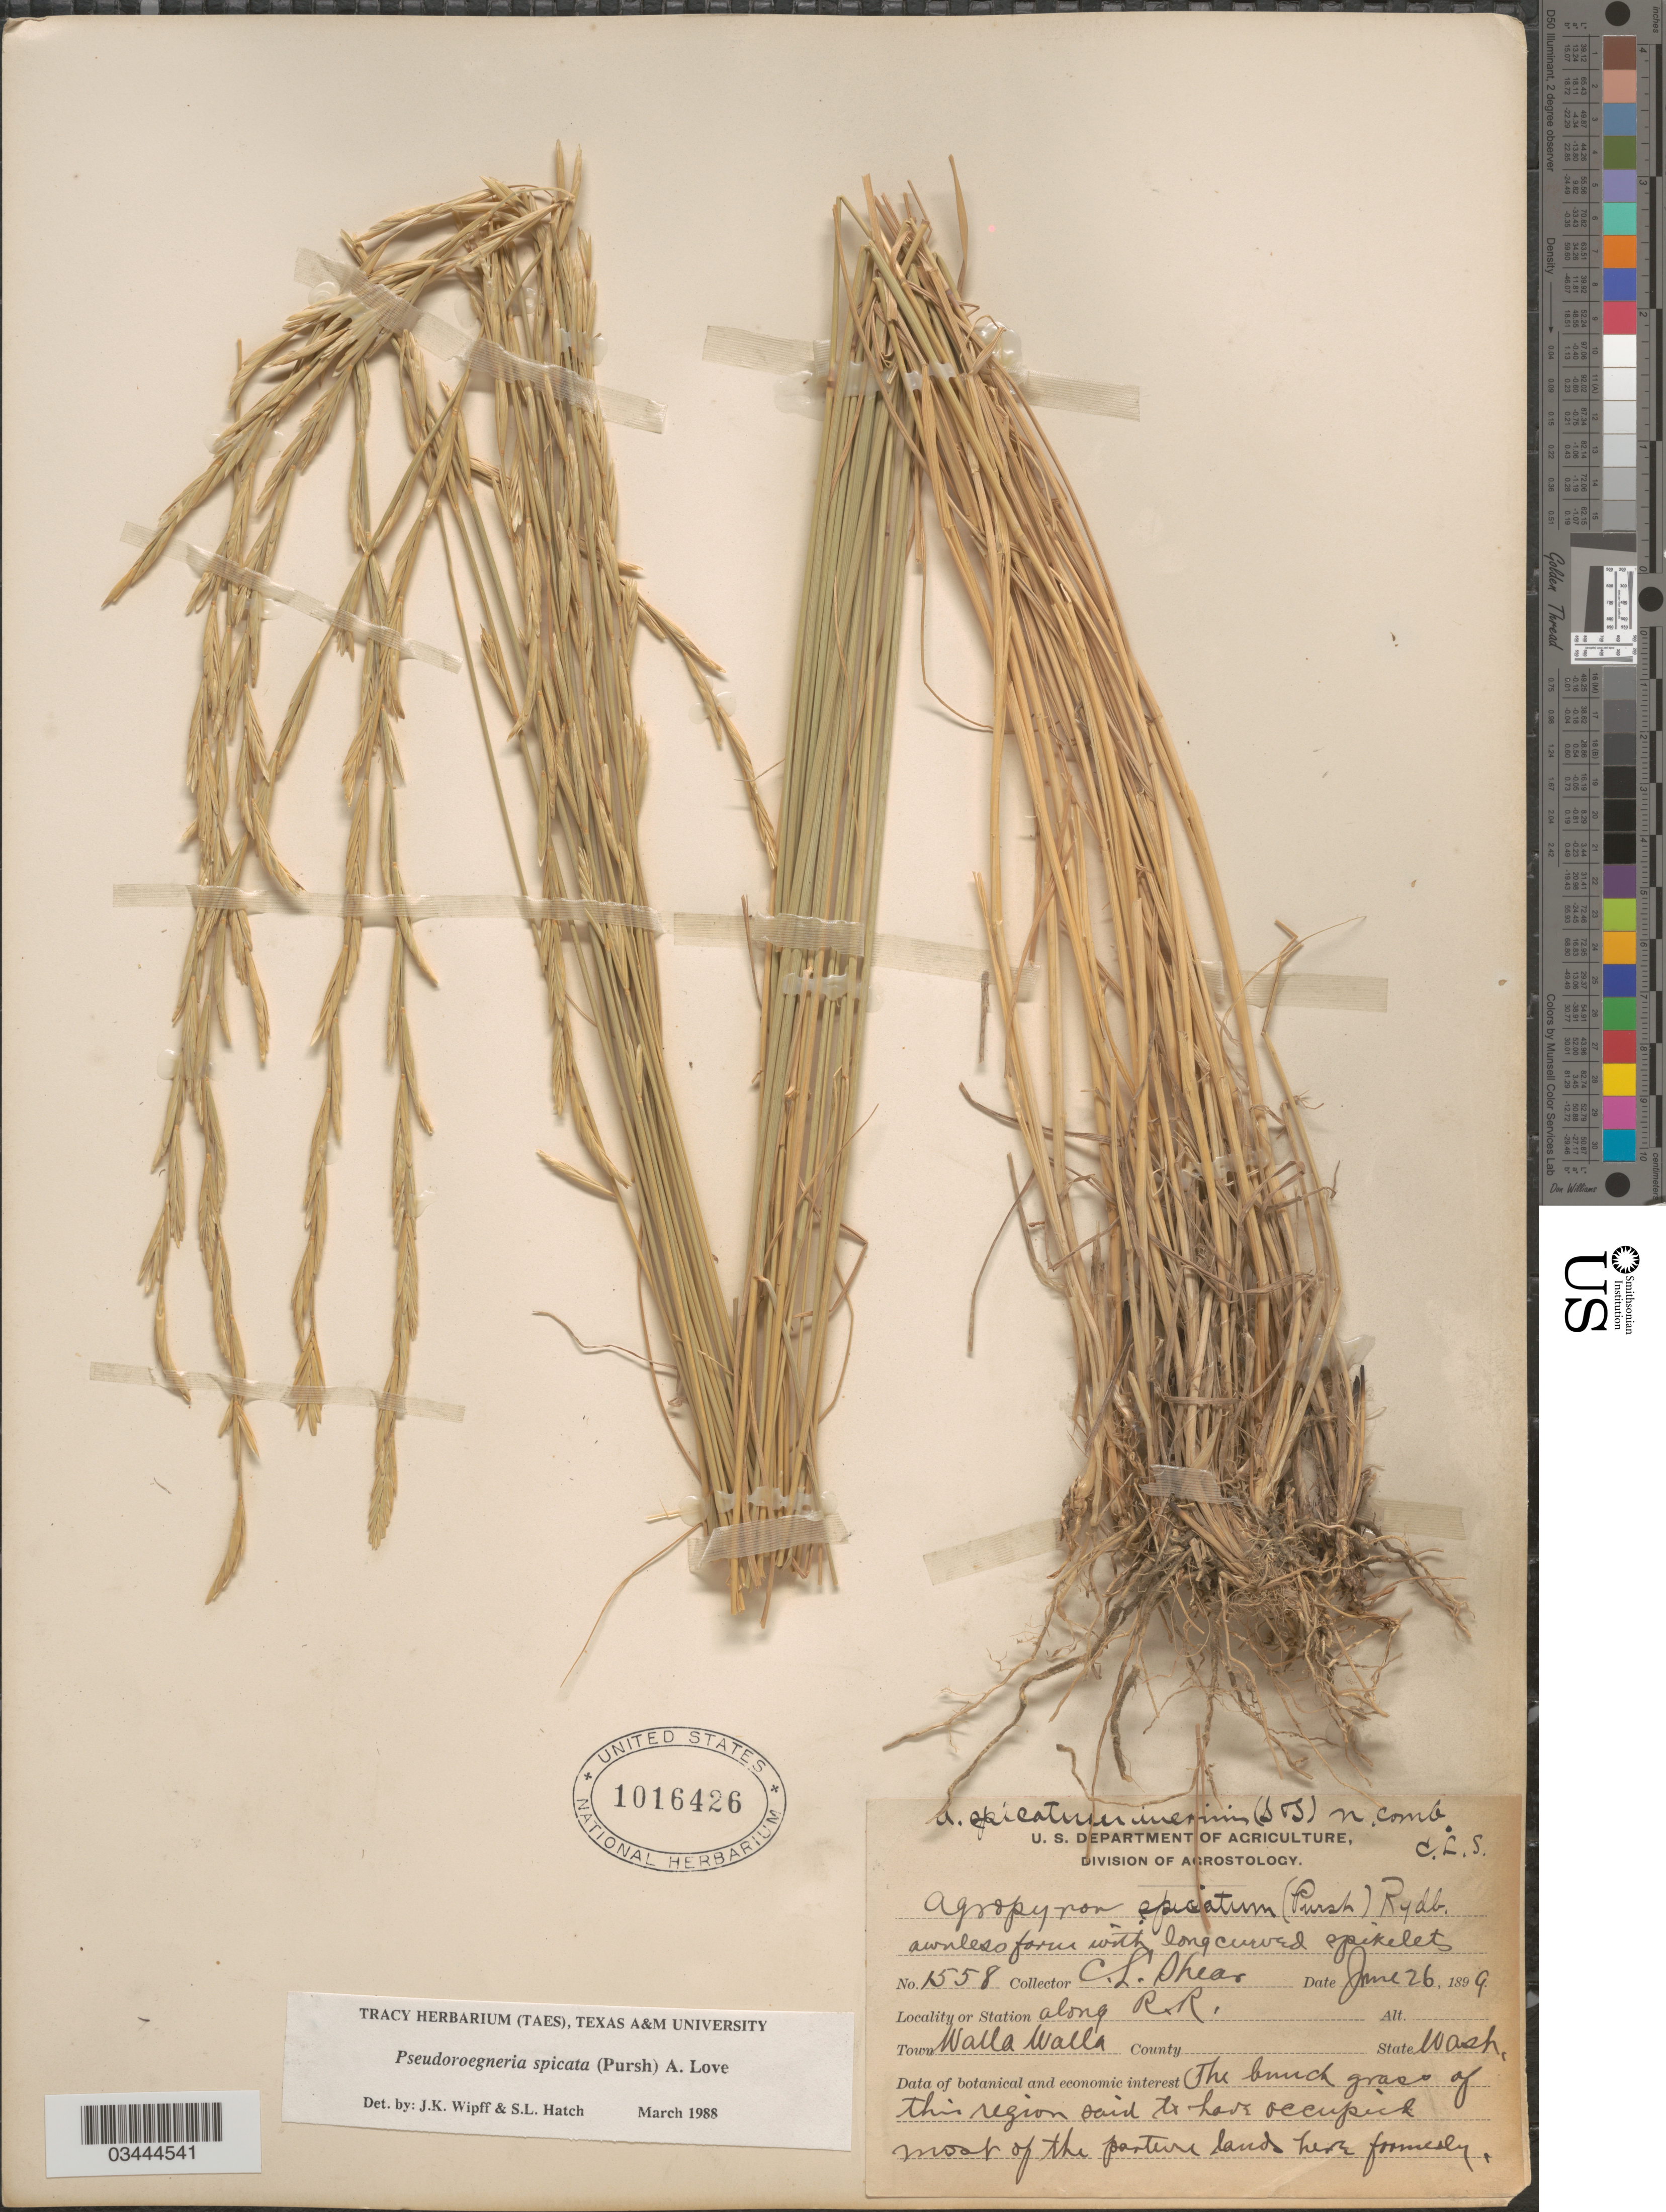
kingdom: Plantae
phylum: Tracheophyta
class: Liliopsida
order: Poales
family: Poaceae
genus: Pseudoroegneria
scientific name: Pseudoroegneria spicata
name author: (Pursh) Á. Löve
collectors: C. L. Shear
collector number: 1558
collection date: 1899-06-26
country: United States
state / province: Washington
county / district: Walla Walla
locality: Along R.R. Town Walla Walla.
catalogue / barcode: US 1016426